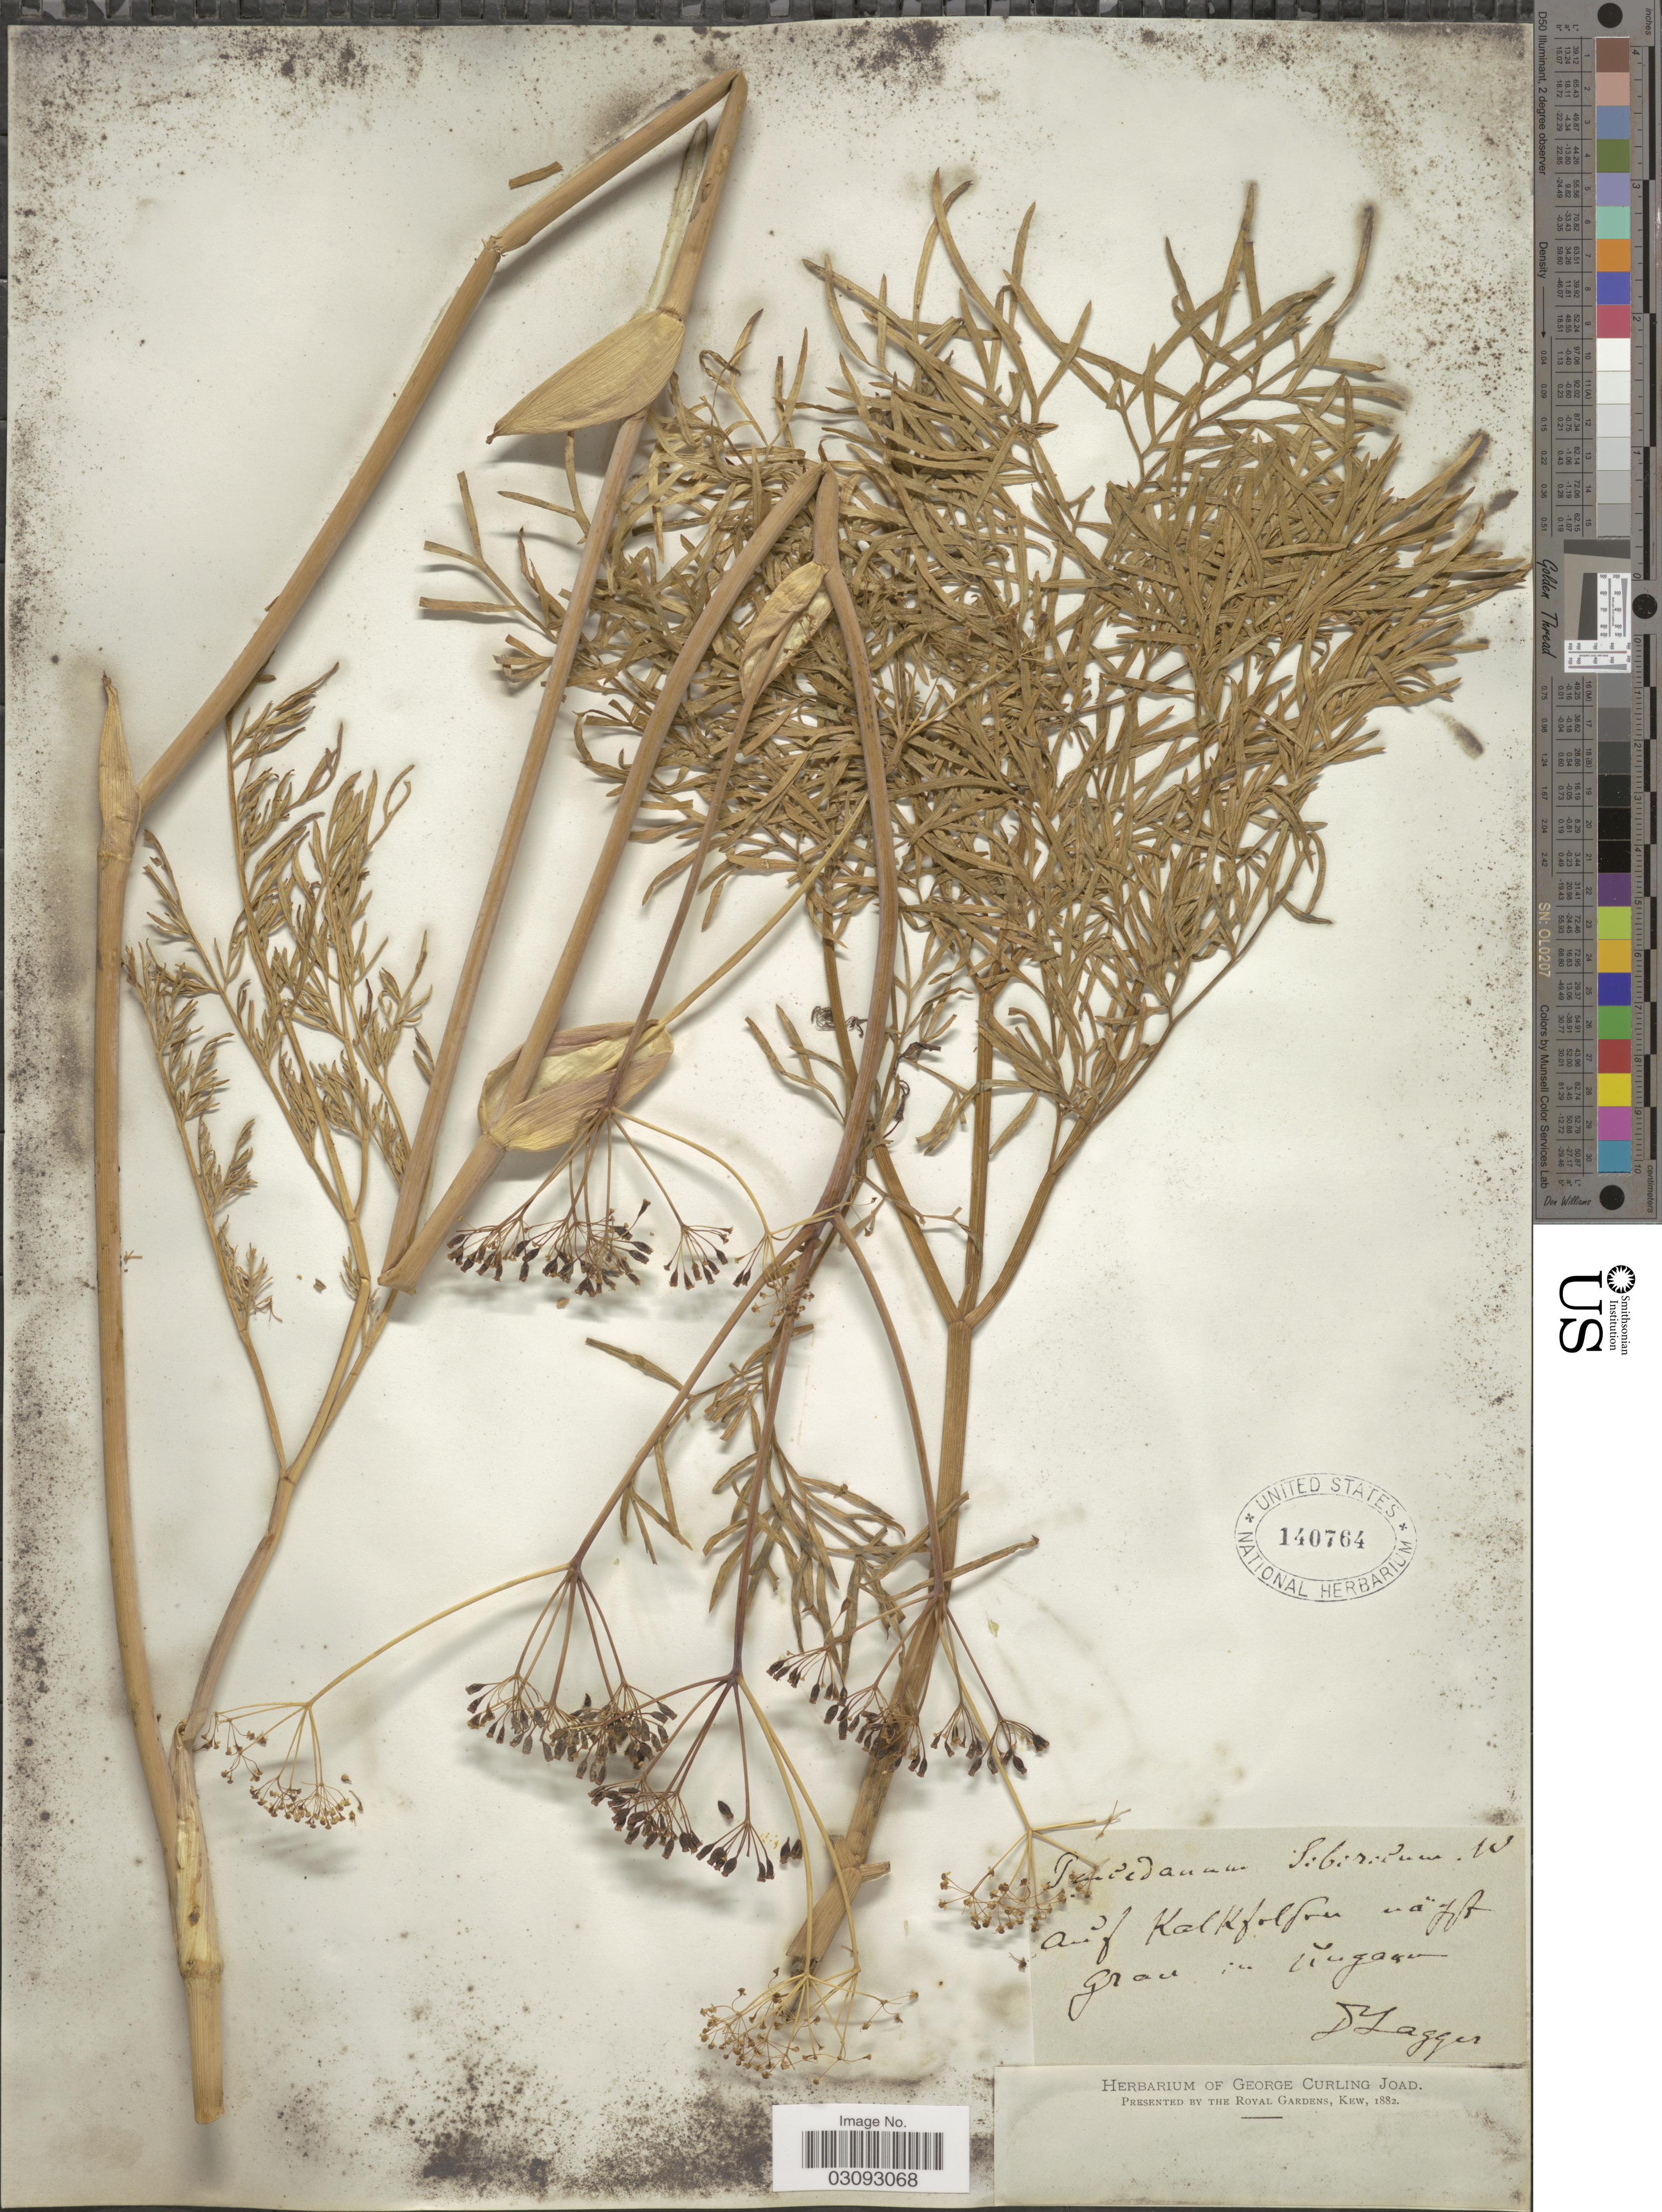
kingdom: Plantae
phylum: Tracheophyta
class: Magnoliopsida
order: Apiales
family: Apiaceae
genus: Peucedanum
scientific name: Peucedanum sibiricum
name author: Willd.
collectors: F. J. Lagger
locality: Aúf Kalkfolfan näff Gran in Jingan. [interpreted]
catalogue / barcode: US 140764